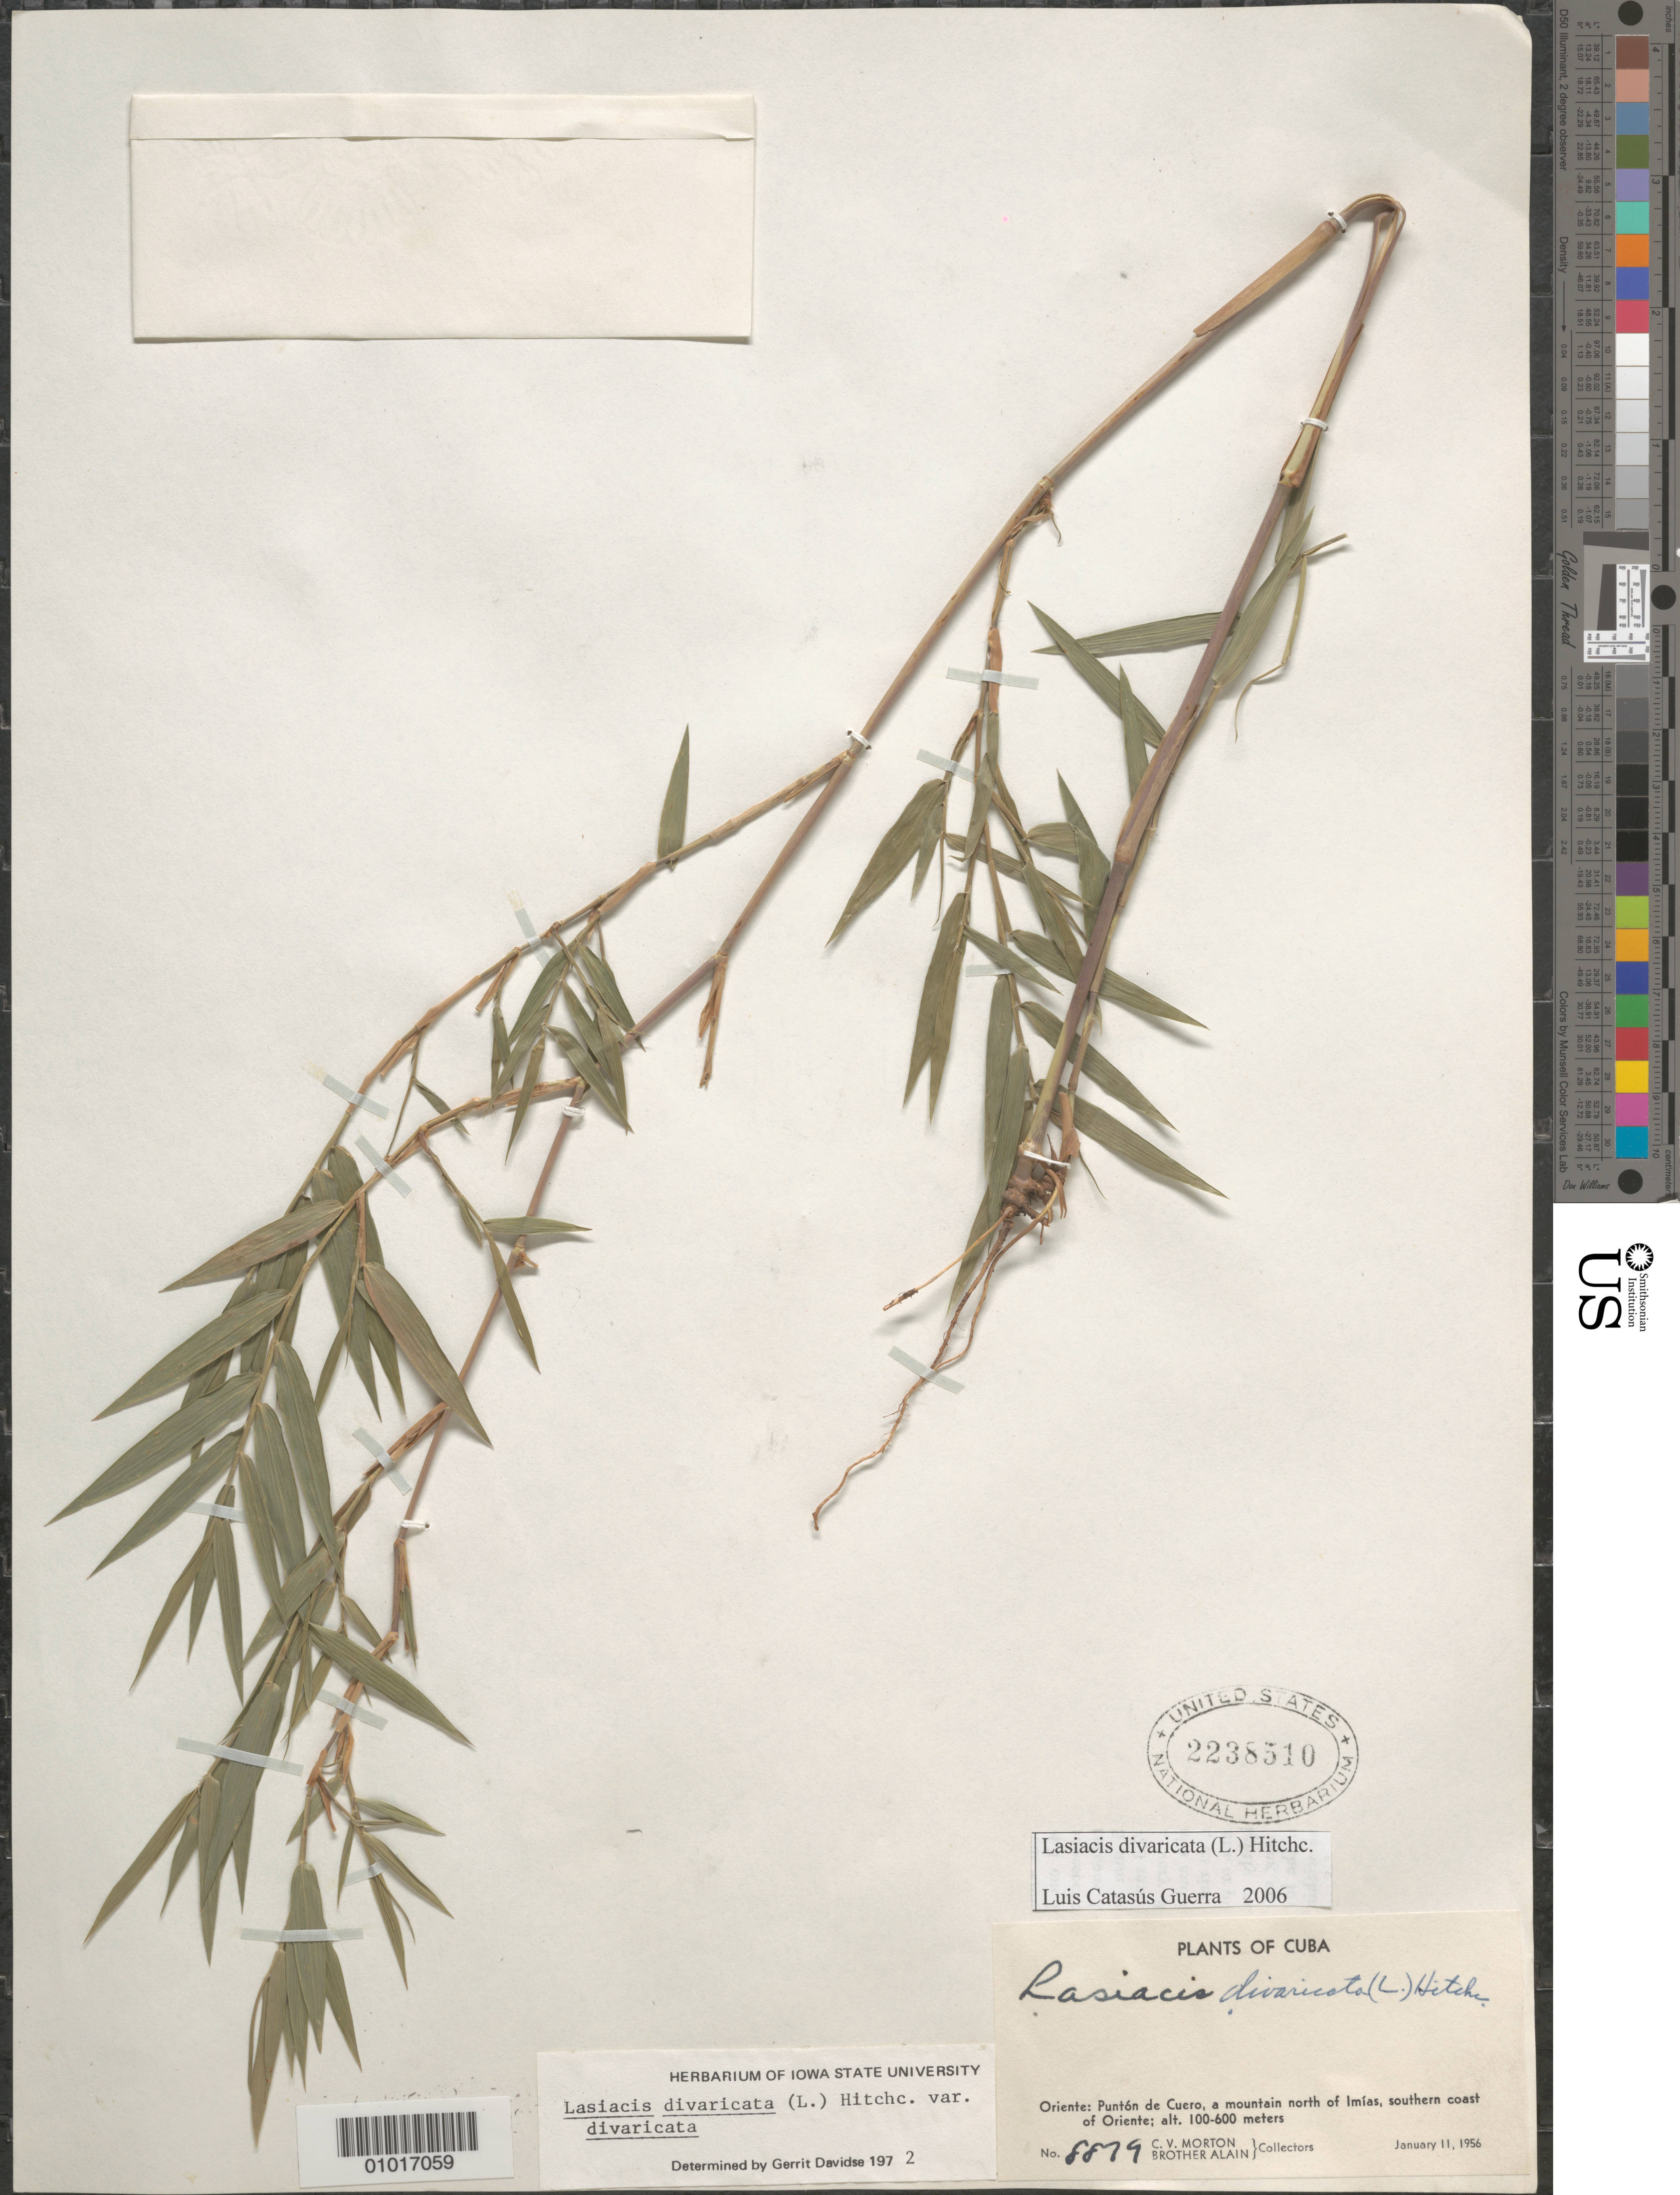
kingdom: Plantae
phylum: Tracheophyta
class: Liliopsida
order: Poales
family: Poaceae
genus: Lasiacis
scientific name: Lasiacis divaricata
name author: (L.) Hitchc.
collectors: C. V. Morton & A. H. Liogier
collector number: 8879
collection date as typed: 11 Jan 1956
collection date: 1956-01-11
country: Cuba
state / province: Guantanamo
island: Cuba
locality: Oriente: Puton de Cuero, a mountain north of Imias, southern coast of Oriente;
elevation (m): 100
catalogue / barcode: US 2238510